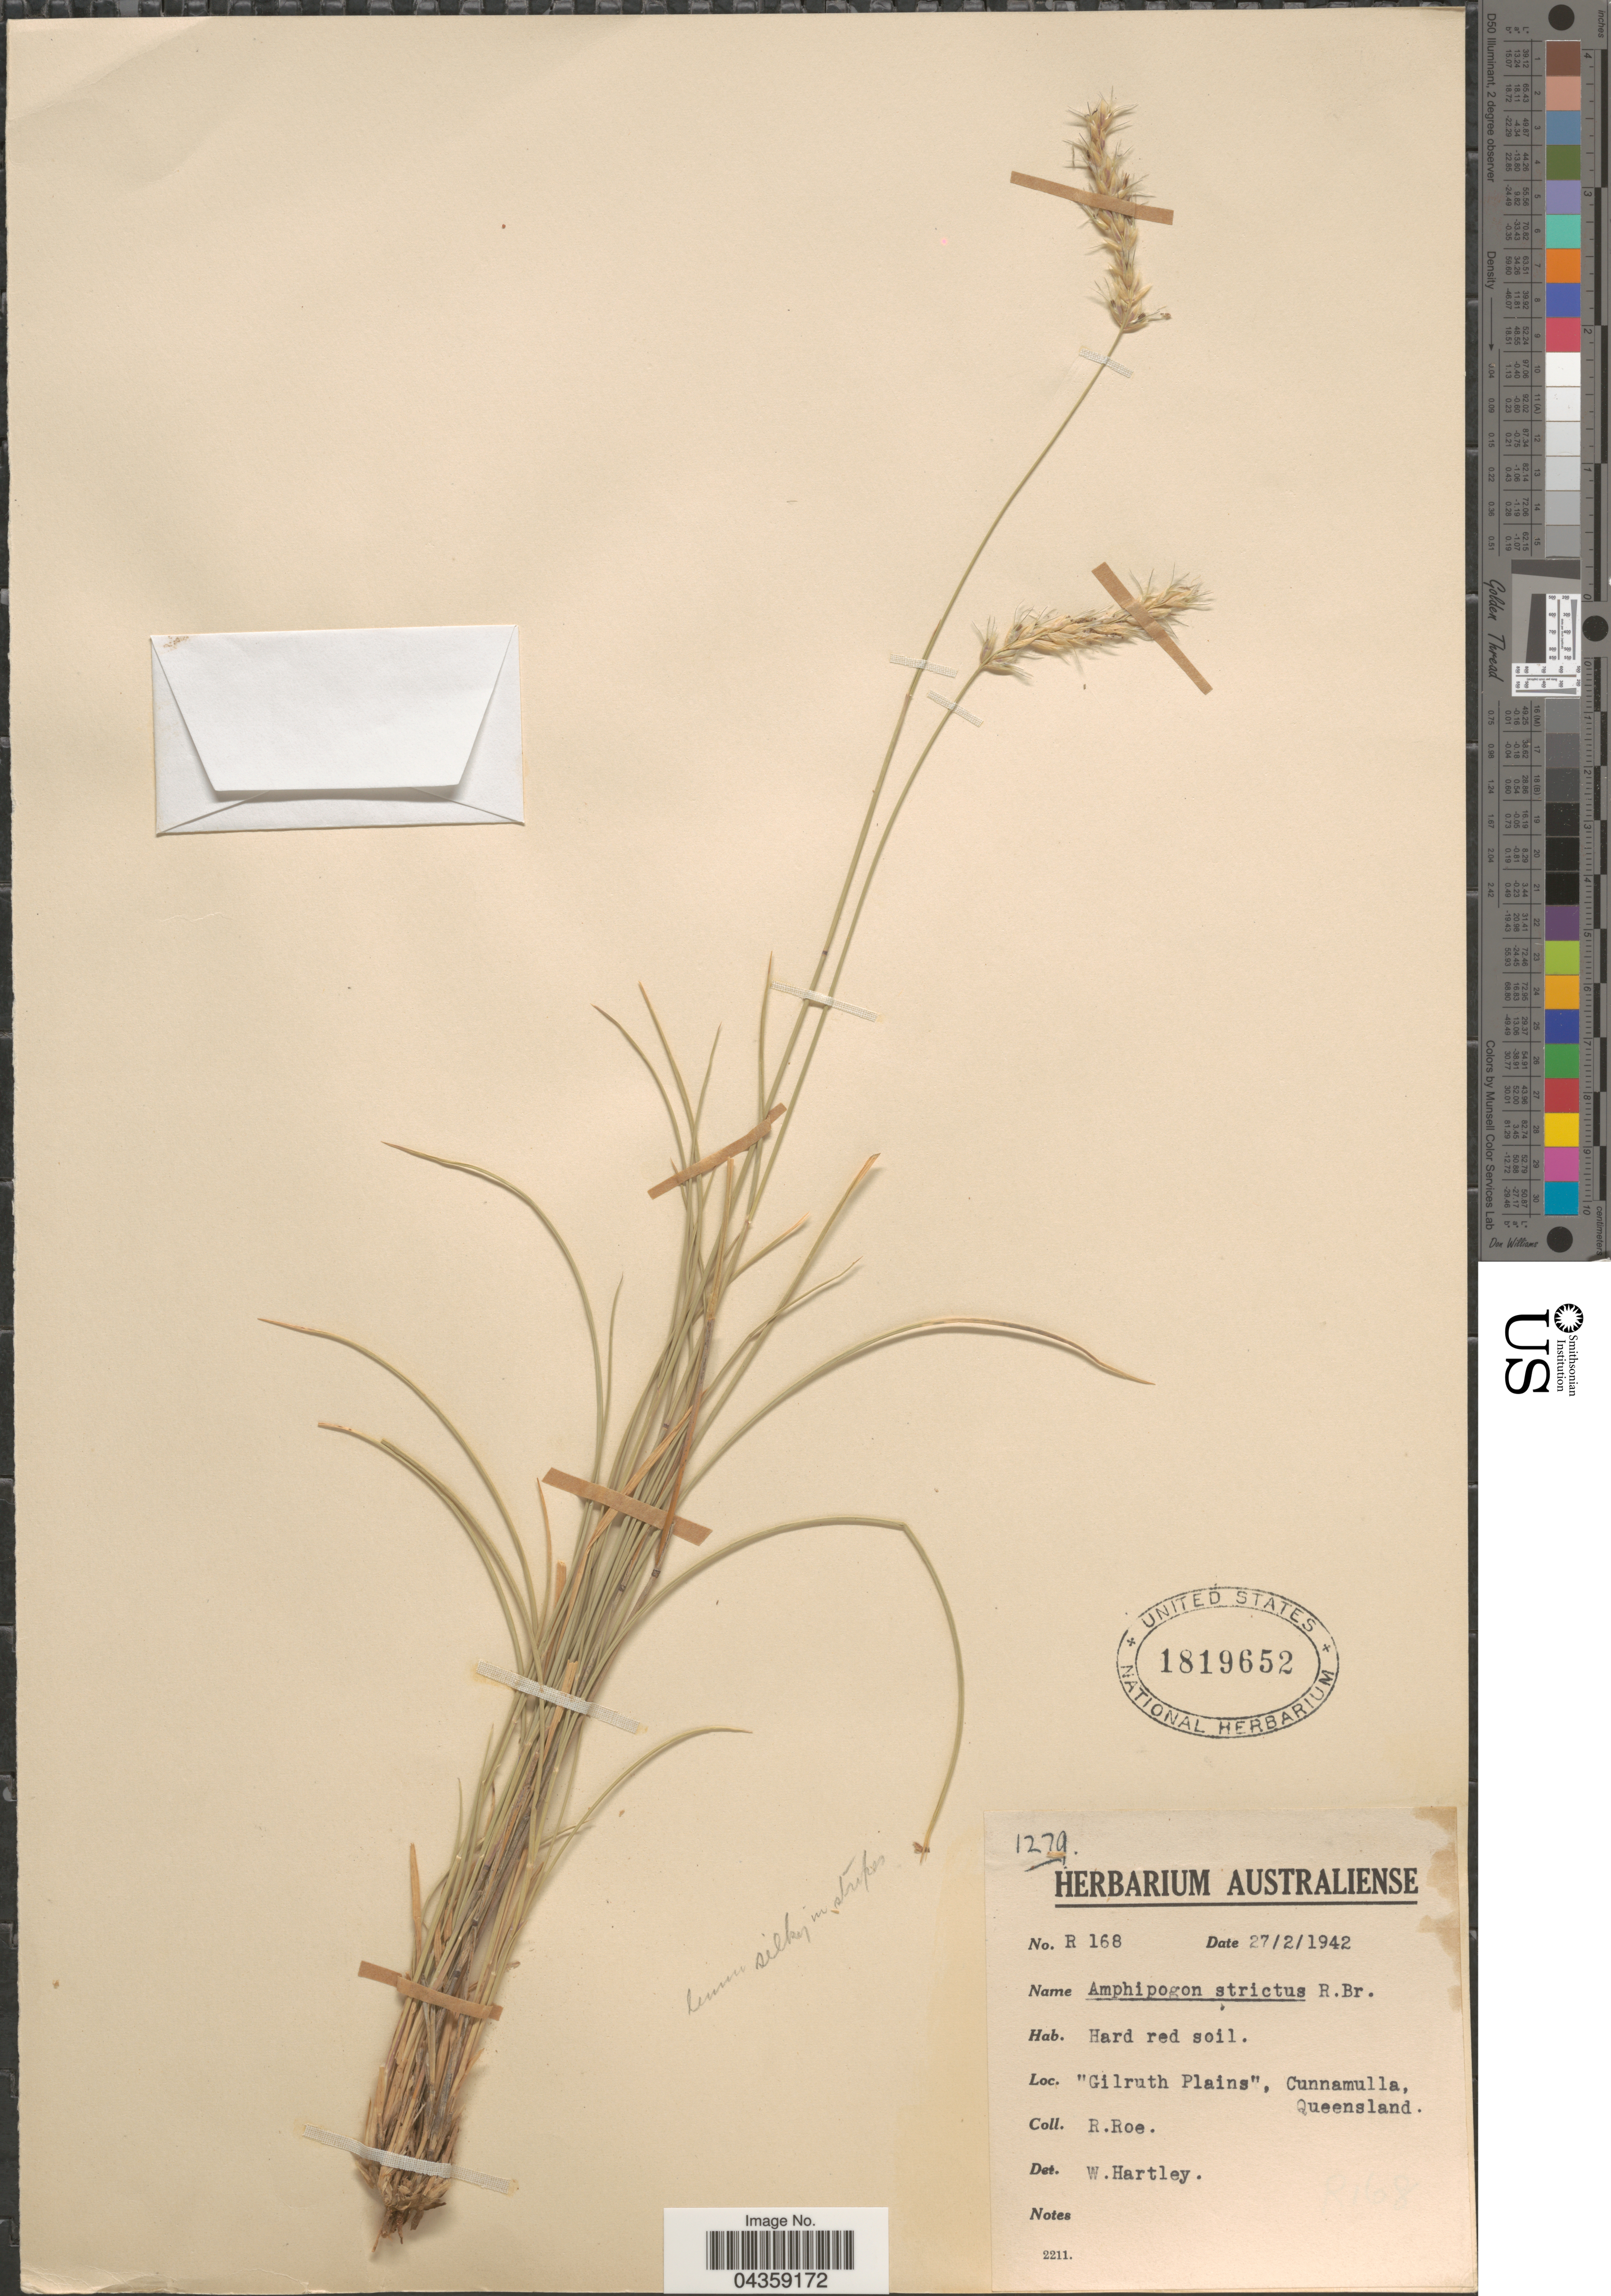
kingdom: Plantae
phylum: Tracheophyta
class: Liliopsida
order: Poales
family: Poaceae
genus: Amphipogon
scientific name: Amphipogon strictus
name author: R. Br.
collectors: R. Roe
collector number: R168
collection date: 1942-02-27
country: Australia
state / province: Queensland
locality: Gilruth Plains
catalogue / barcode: US 1819652